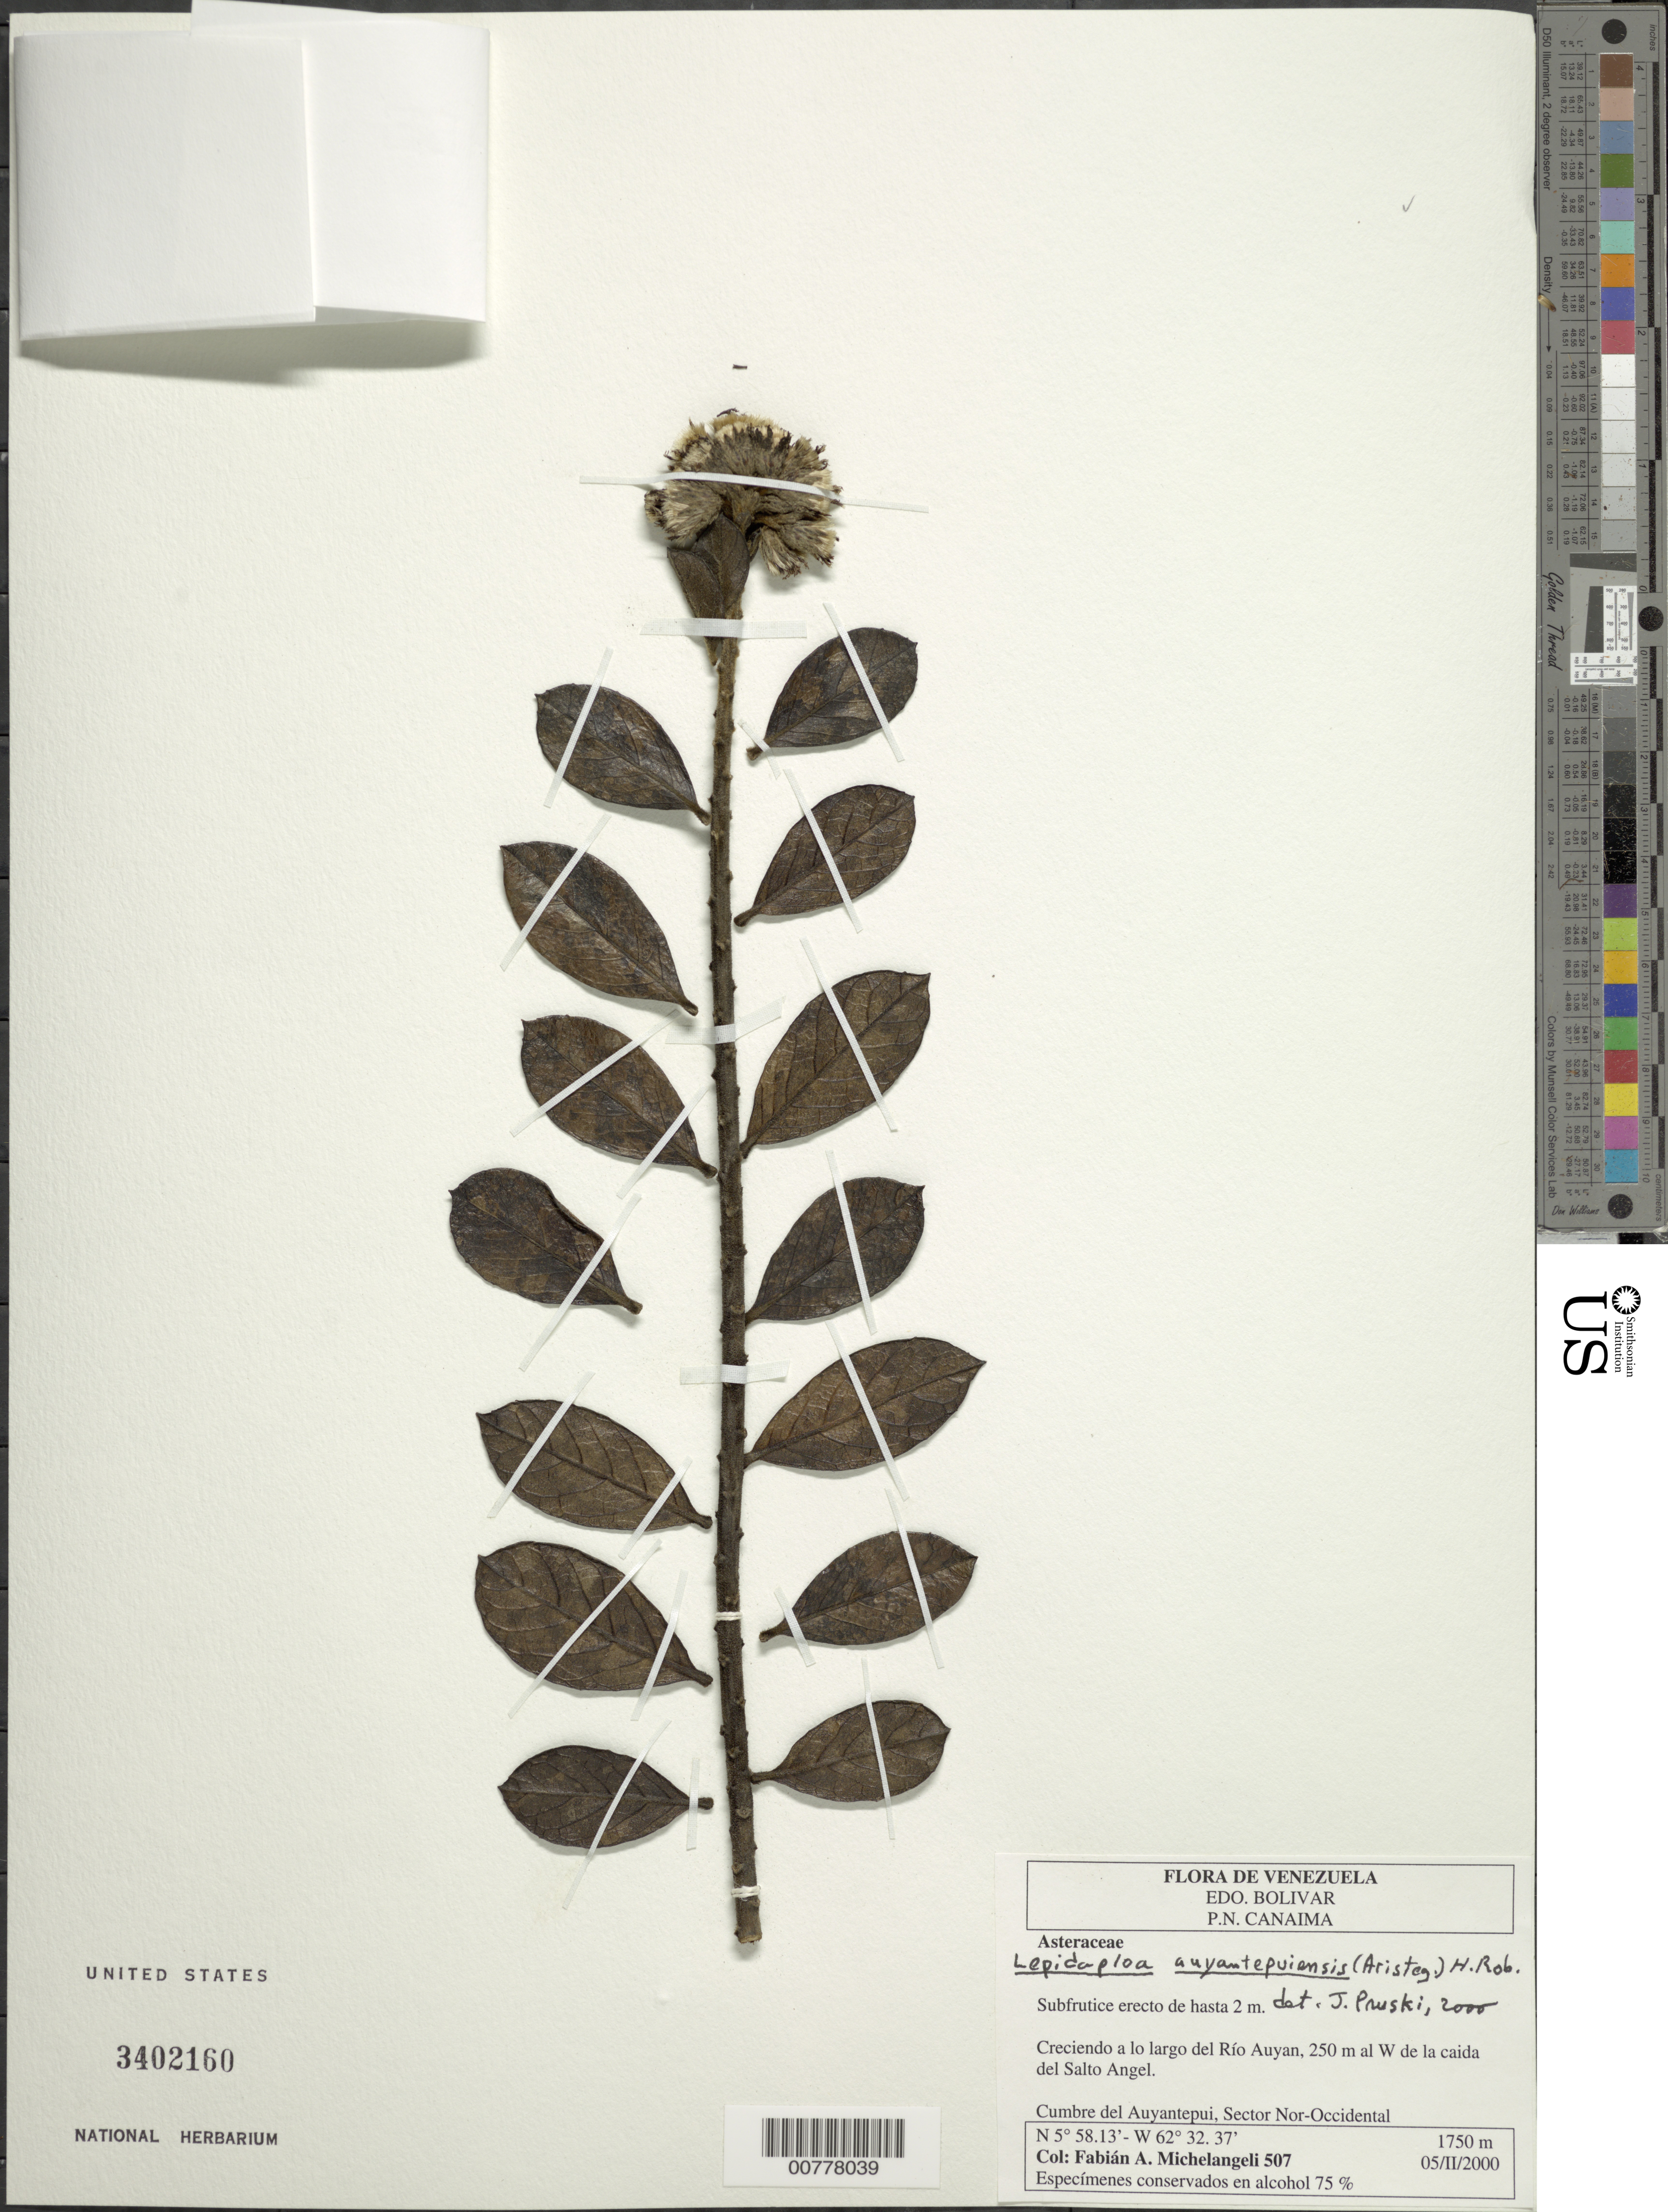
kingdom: Plantae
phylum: Tracheophyta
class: Magnoliopsida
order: Asterales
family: Asteraceae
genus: Lepidaploa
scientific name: Lepidaploa ehretiifolia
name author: (Benth.) H. Rob.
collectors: F. A. Michelangeli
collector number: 507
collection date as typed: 5-Feb-00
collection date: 2000-02-05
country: Venezuela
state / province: Bolívar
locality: P.N. Canaima, Cumbre del Auyantepuí, Sctr. NW. Creciendo a lo largo del Río Auyan, 250m al W de la caida del Salto Angel.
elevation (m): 1750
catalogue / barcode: US 3402160